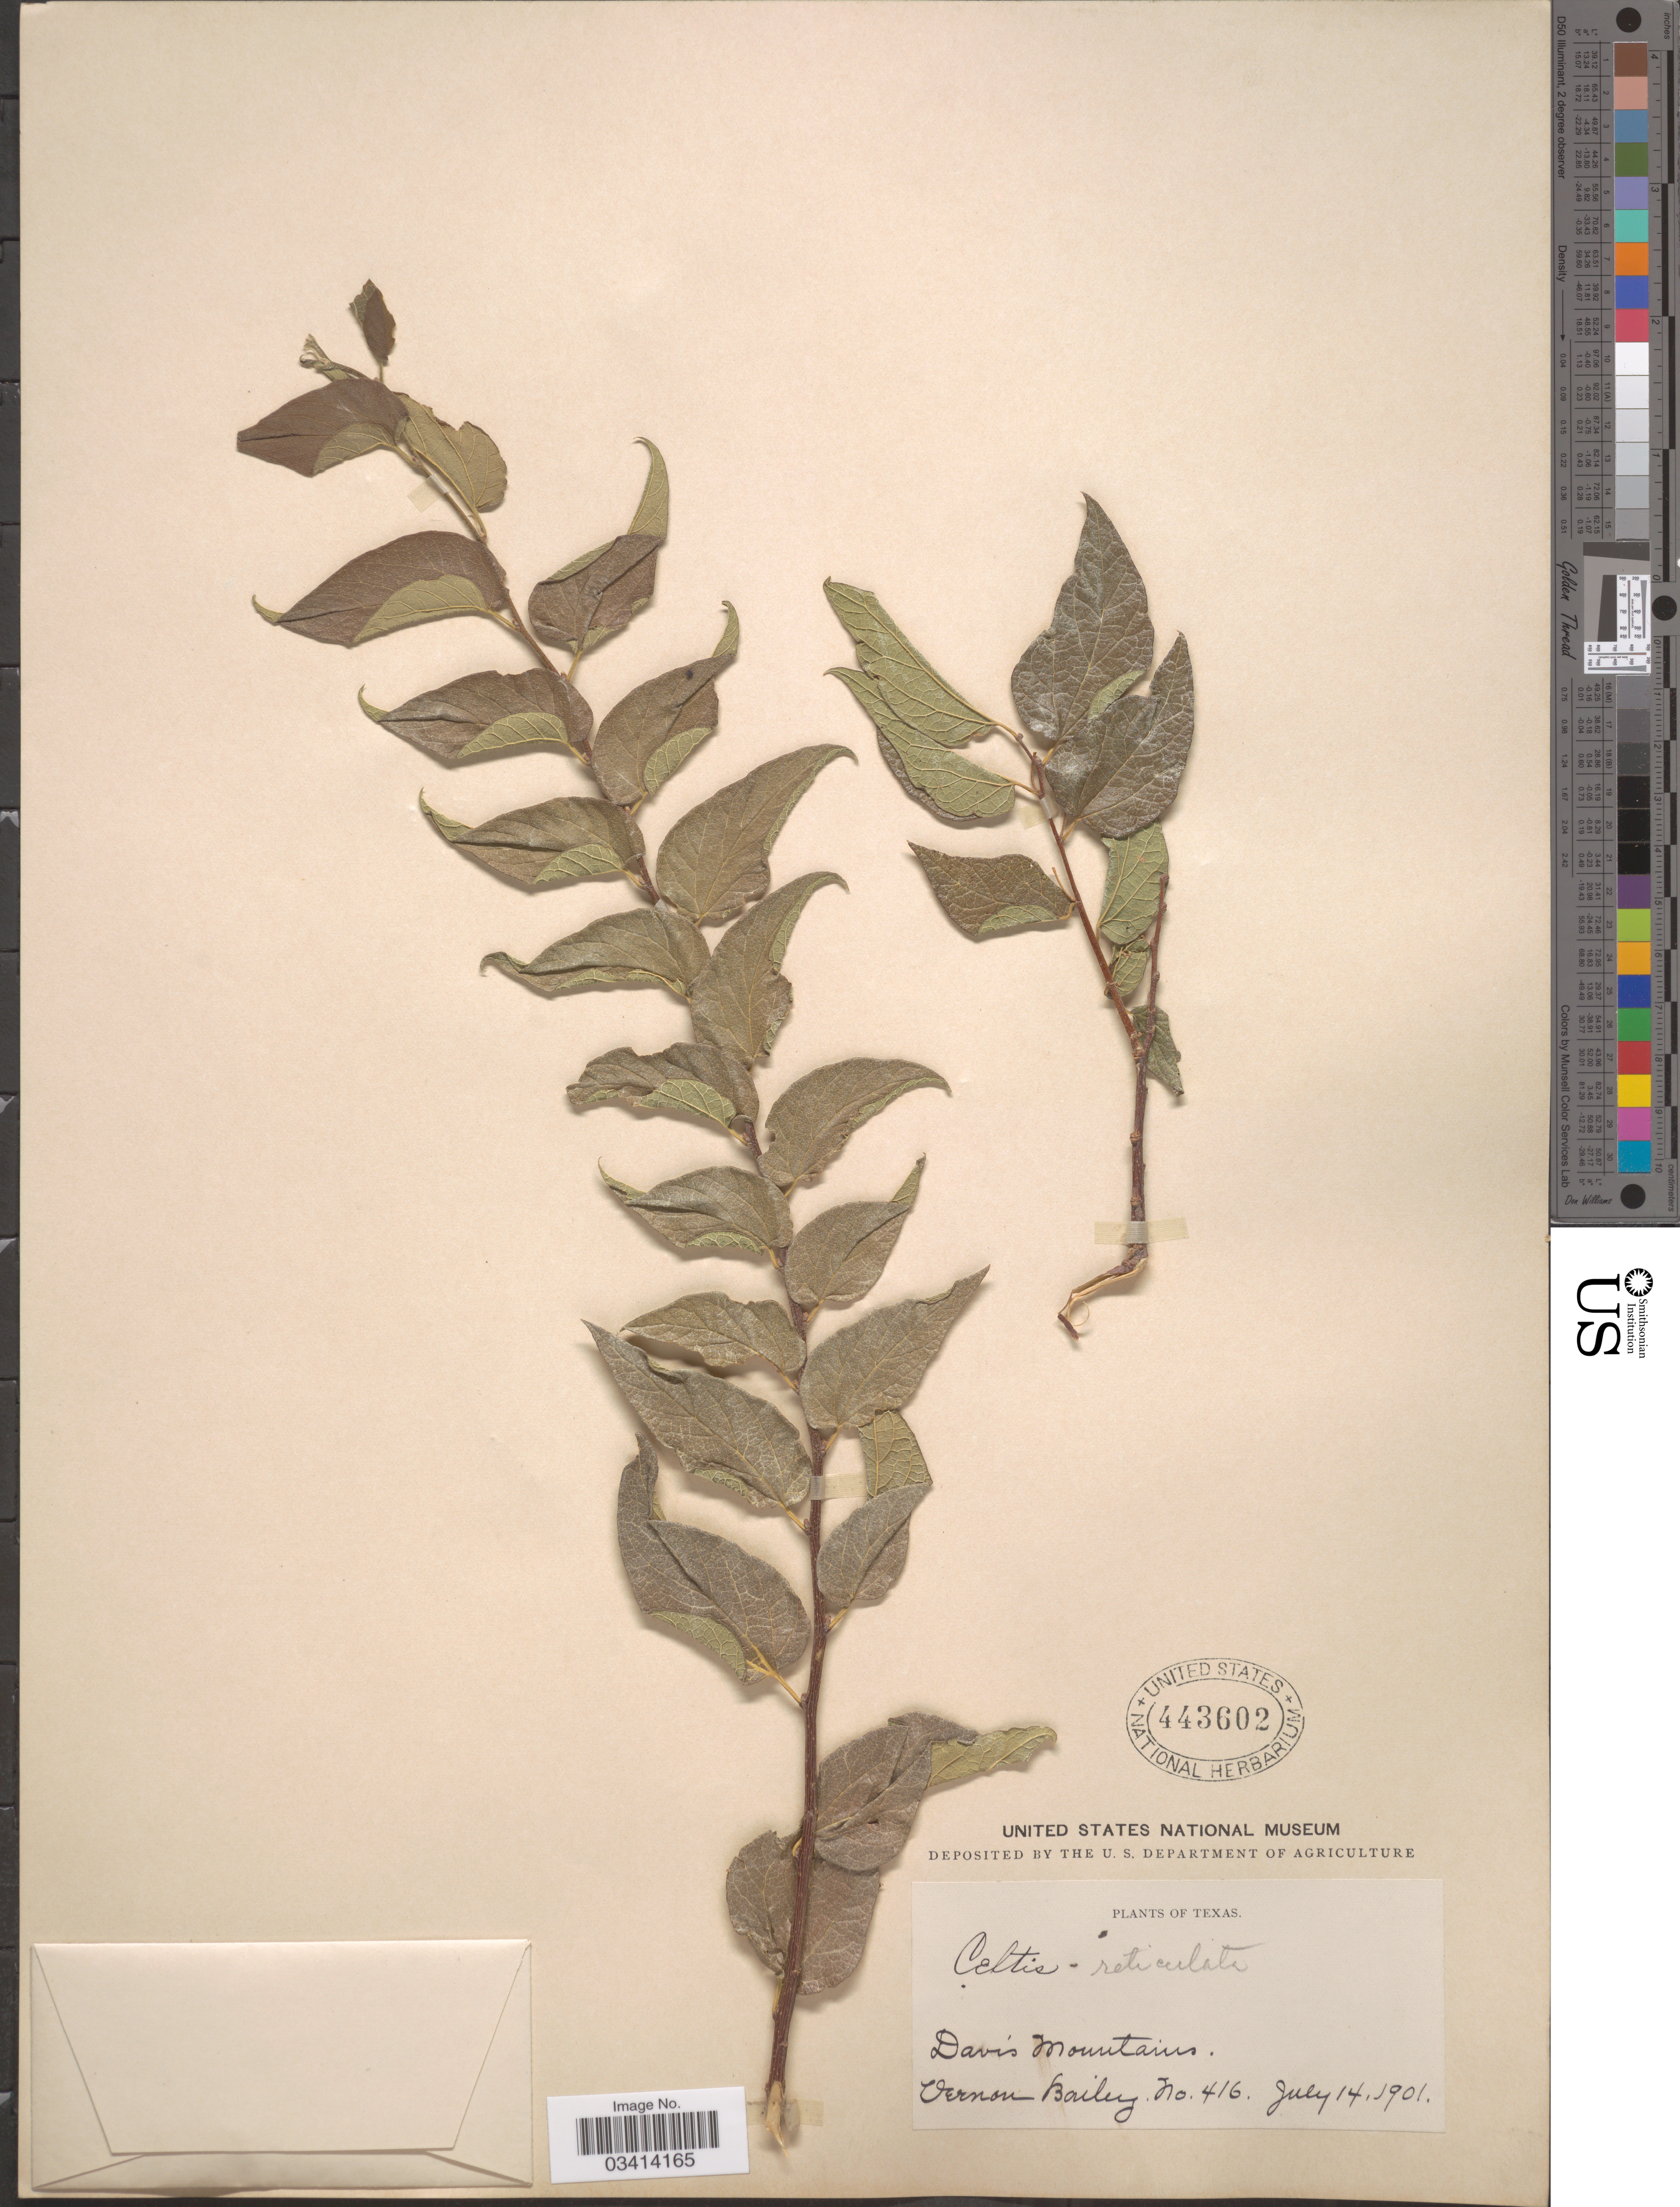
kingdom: Plantae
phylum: Tracheophyta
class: Magnoliopsida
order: Rosales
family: Cannabaceae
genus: Celtis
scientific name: Celtis reticulata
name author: Torr.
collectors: V. O. Bailey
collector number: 416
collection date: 1901-07-14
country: United States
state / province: Texas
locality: Davis Mountains.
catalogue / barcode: US 443602